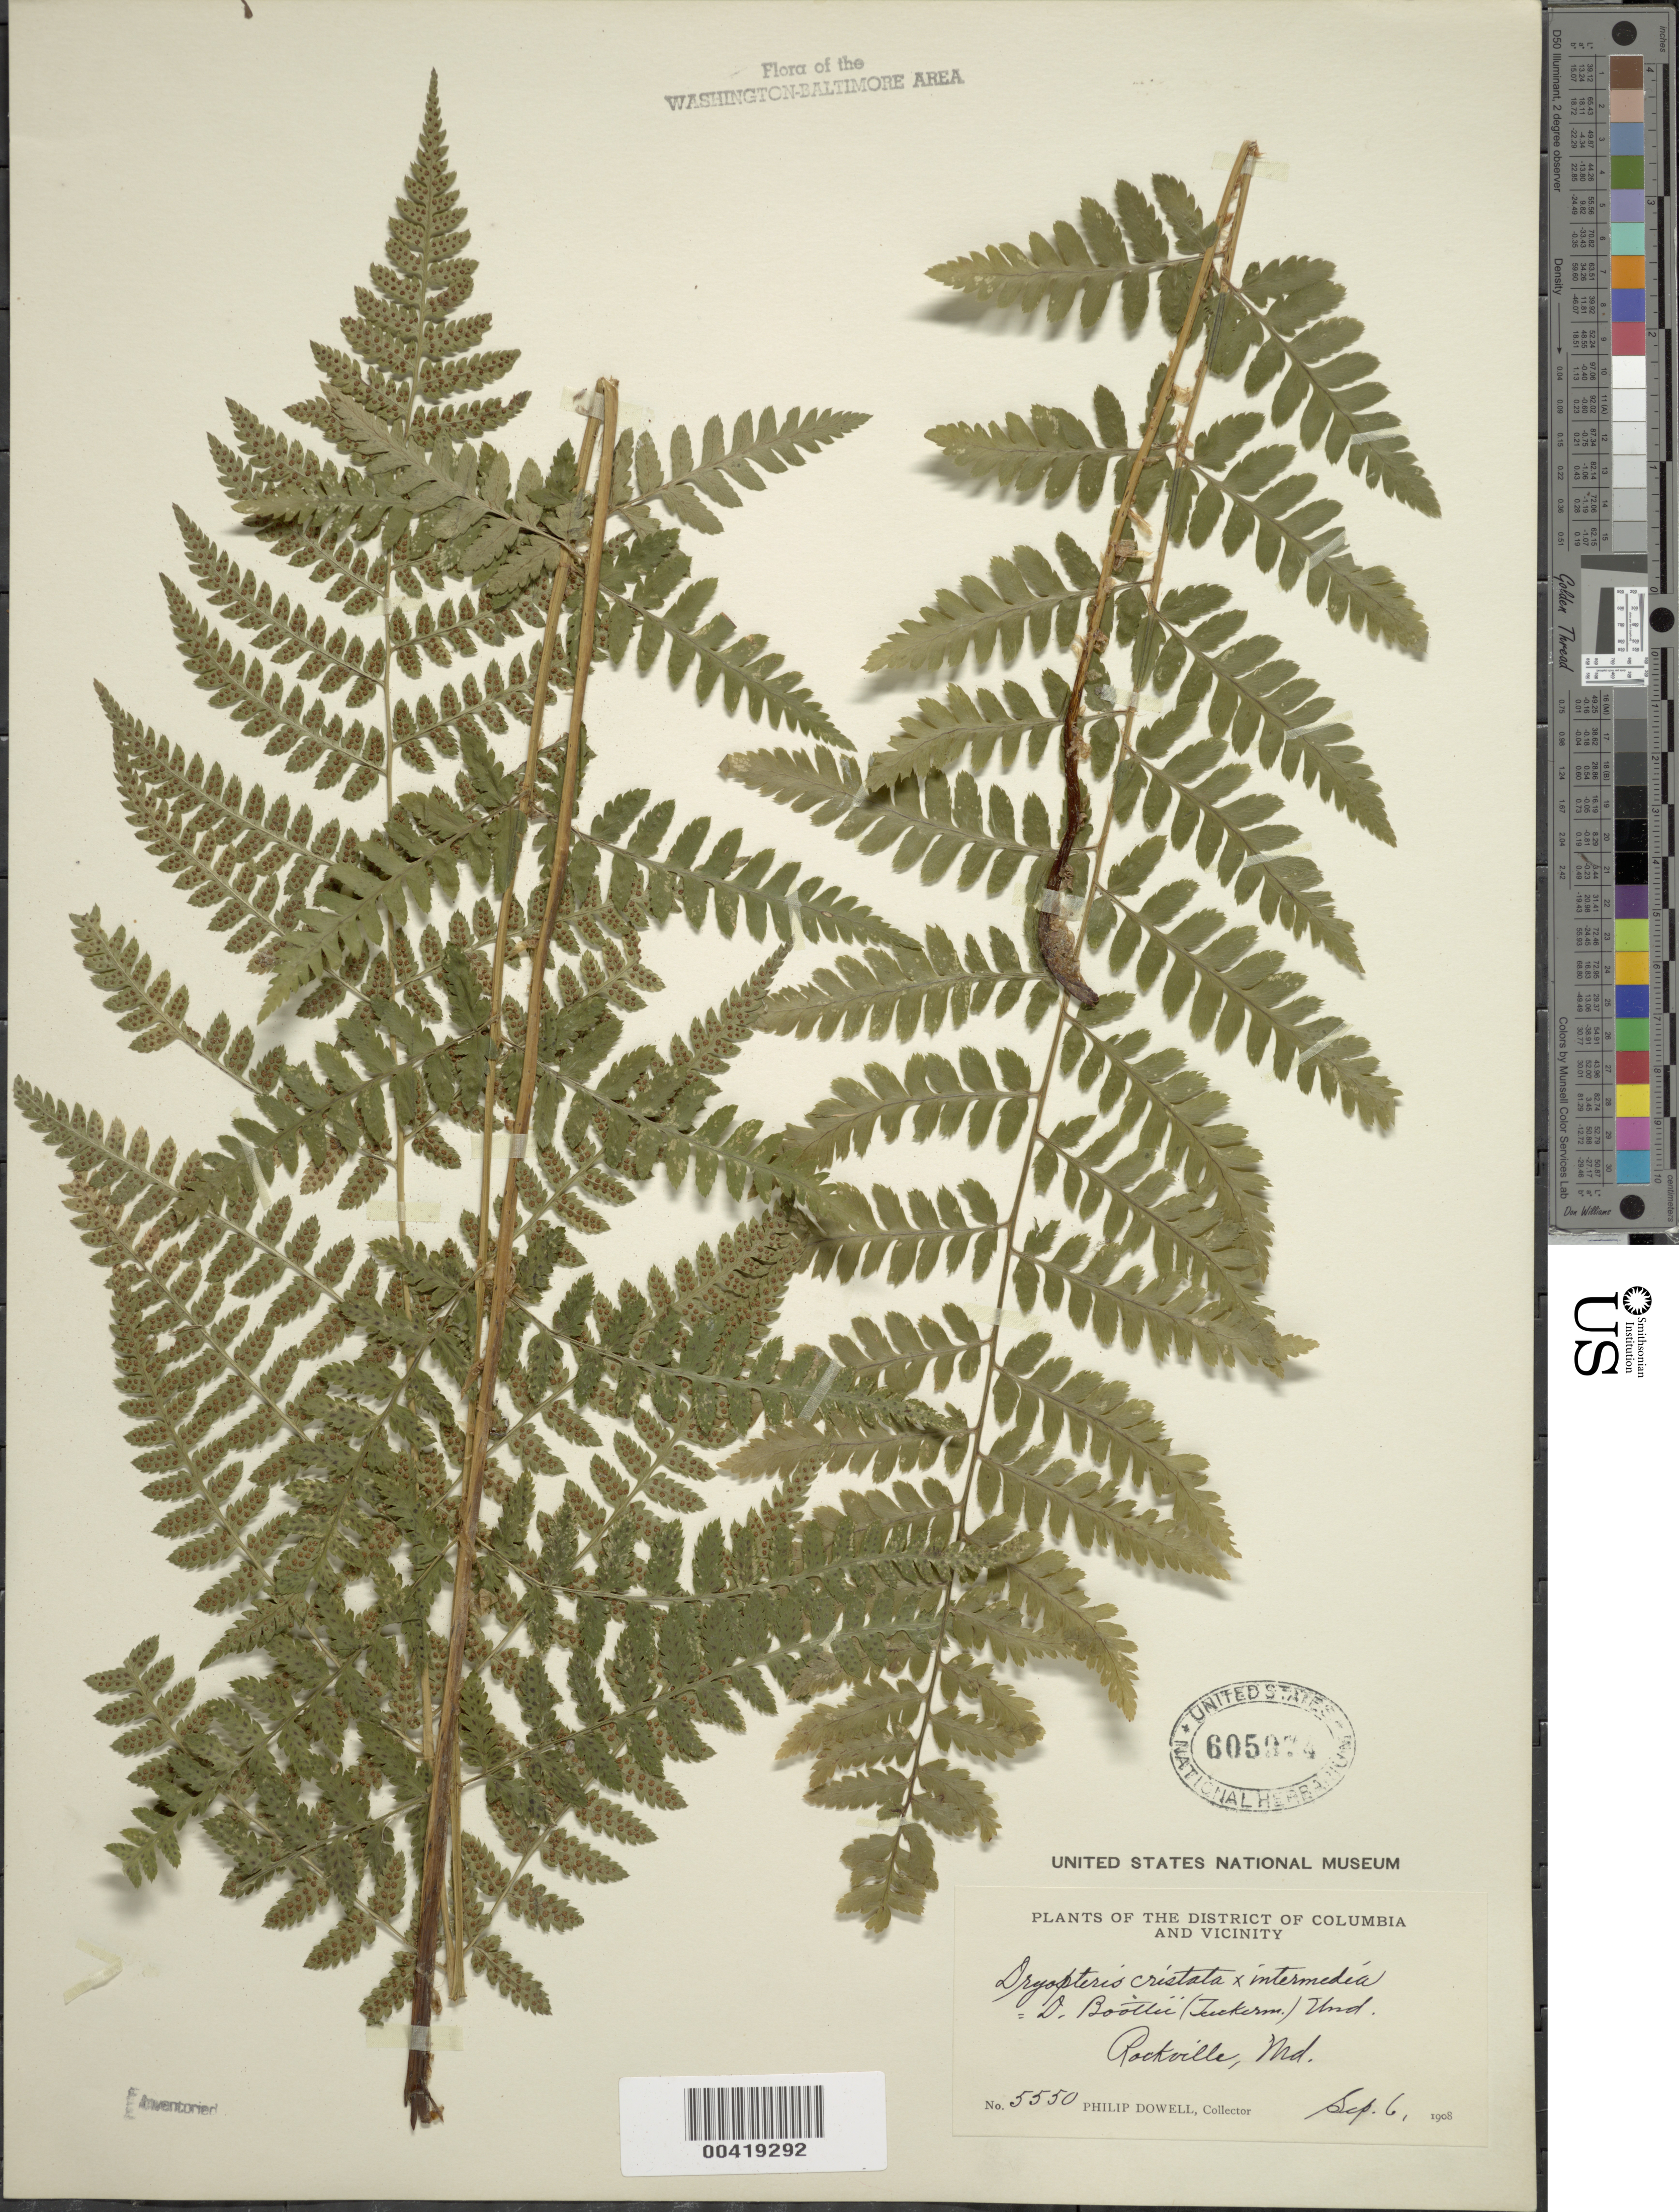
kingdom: Plantae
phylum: Tracheophyta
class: Polypodiopsida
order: Polypodiales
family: Dryopteridaceae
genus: Dryopteris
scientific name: Dryopteris x boottii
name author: Underw.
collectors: P. Dowell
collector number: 5550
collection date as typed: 06 Sep 1908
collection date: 1908-09-06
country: United States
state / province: Maryland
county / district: Montgomery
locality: Rockville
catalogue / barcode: US 605974